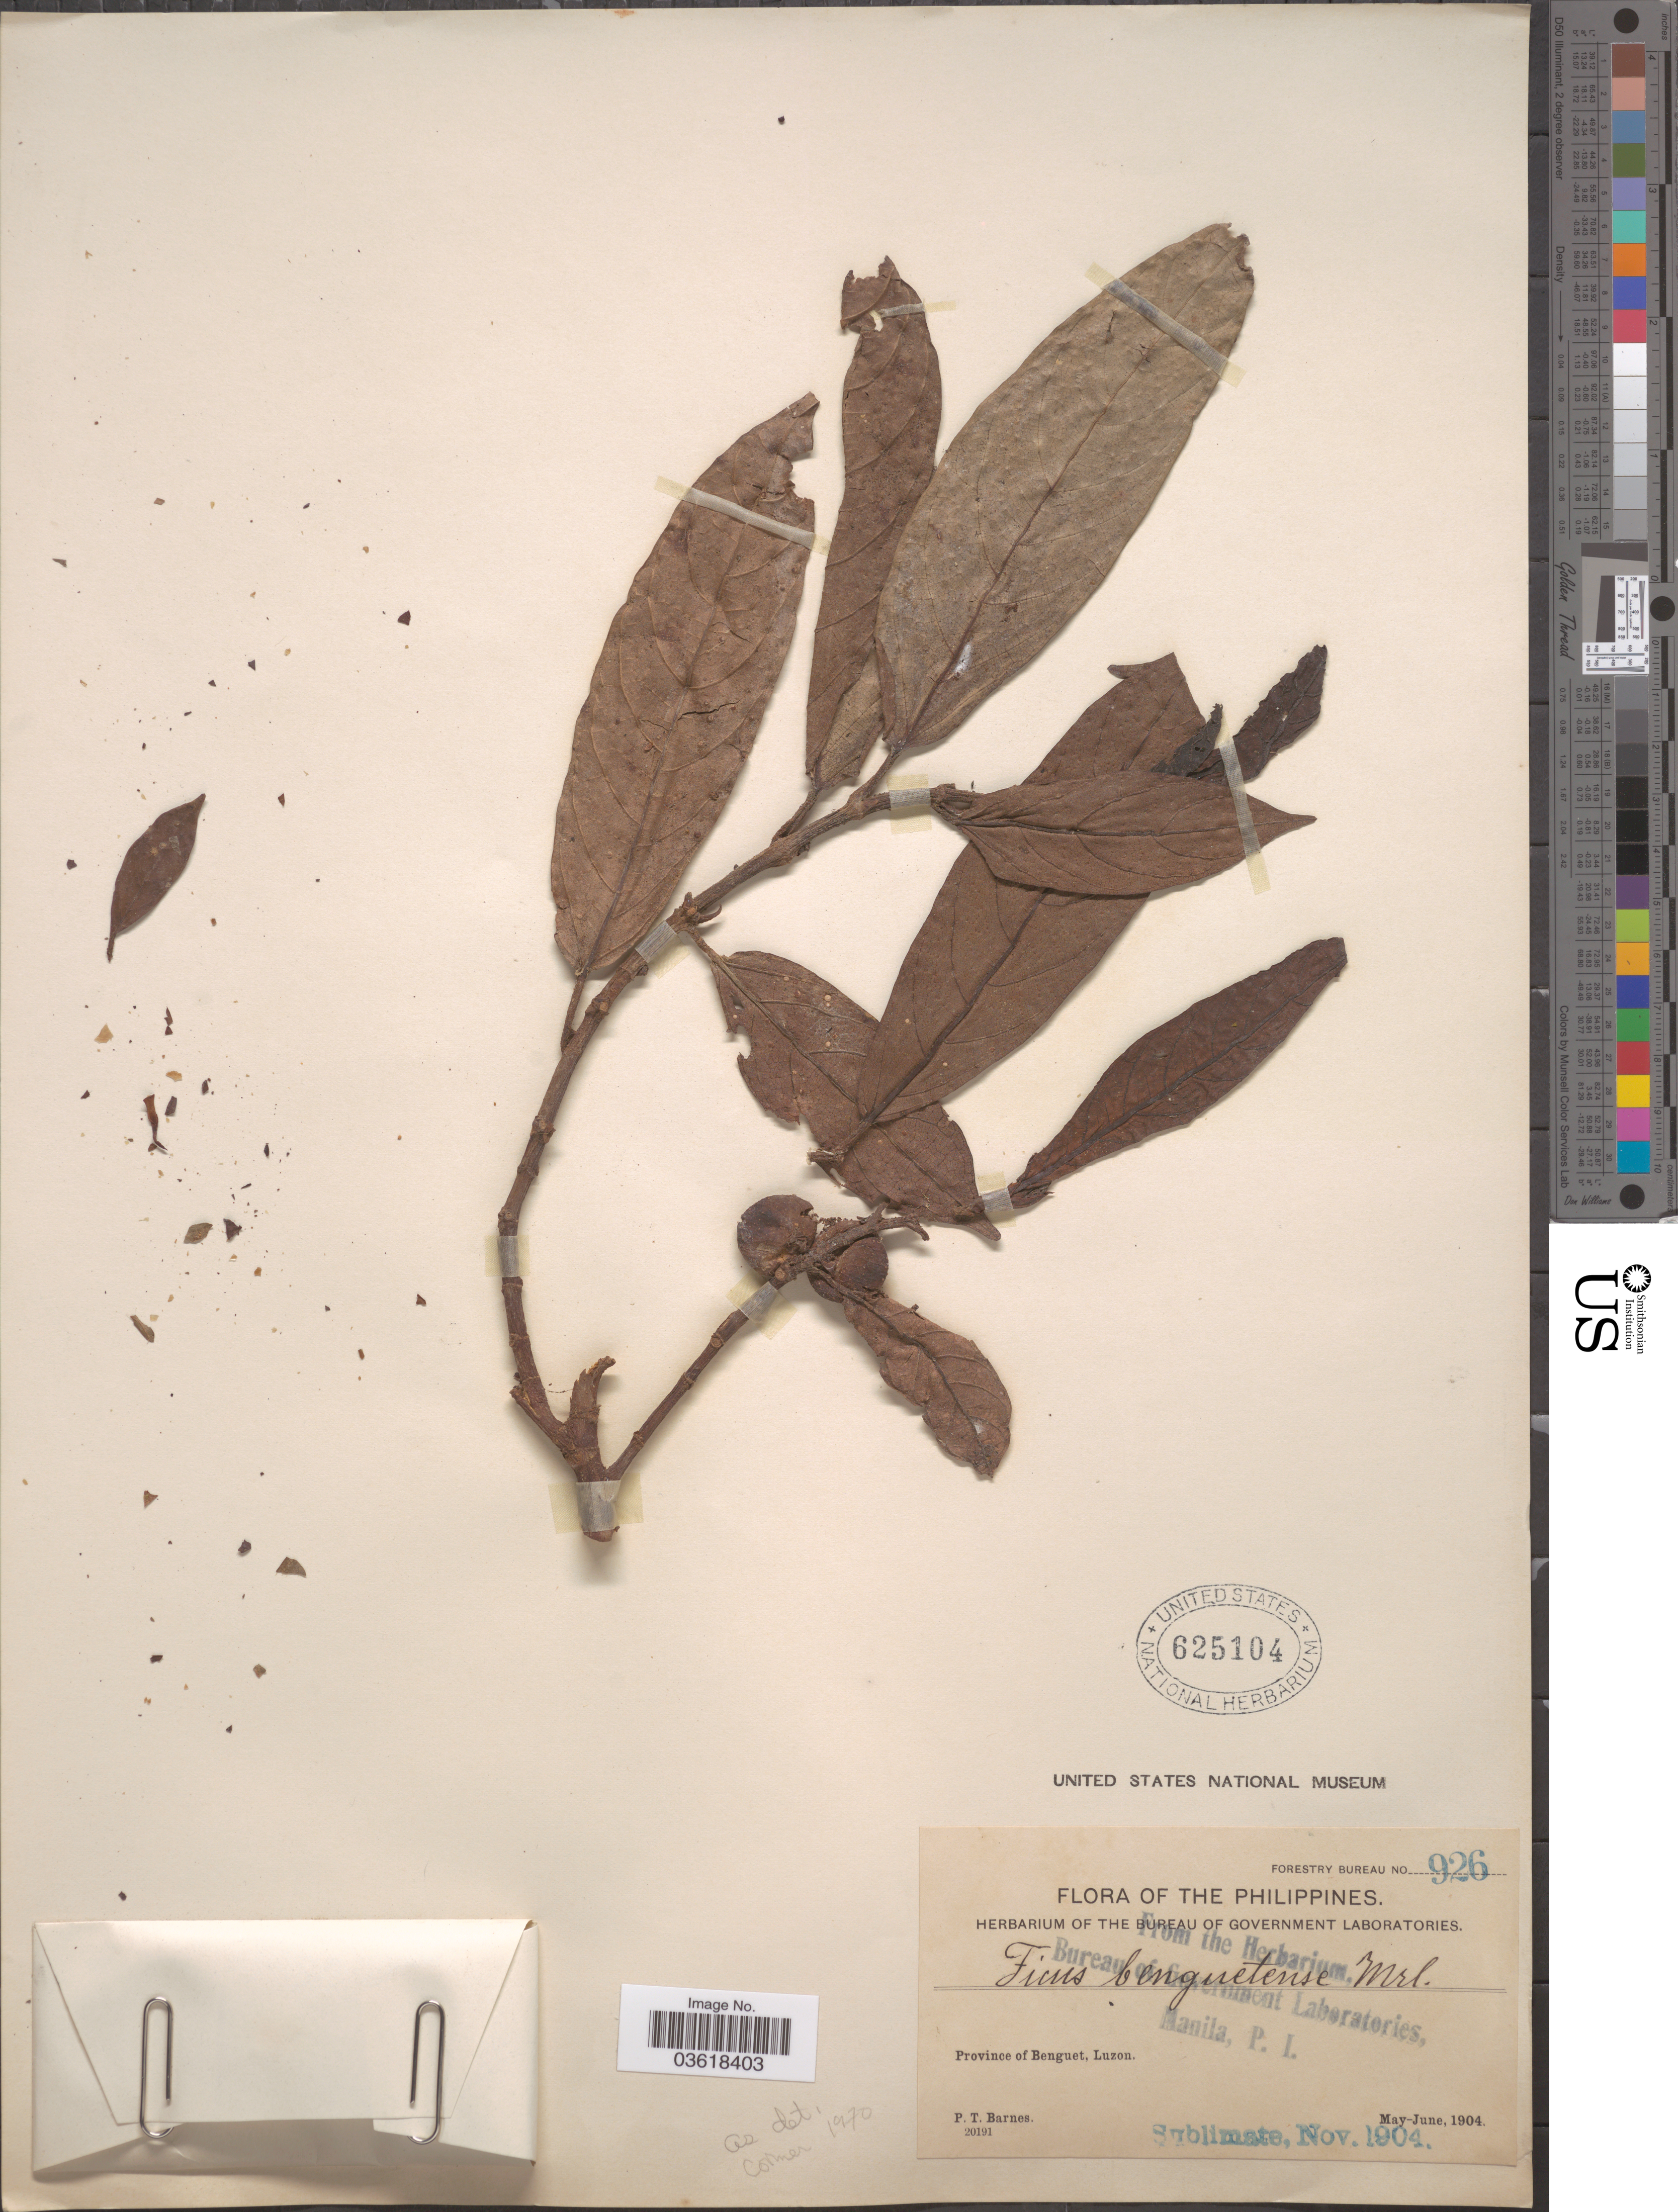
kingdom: Plantae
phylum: Tracheophyta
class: Magnoliopsida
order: Rosales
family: Moraceae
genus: Ficus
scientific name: Ficus benguetensis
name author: Merr.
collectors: P. Barnes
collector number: Forestry Bureau 926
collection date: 1904-05/1904-06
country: Philippines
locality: Province of Benguet, Luzon.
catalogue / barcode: US 625104